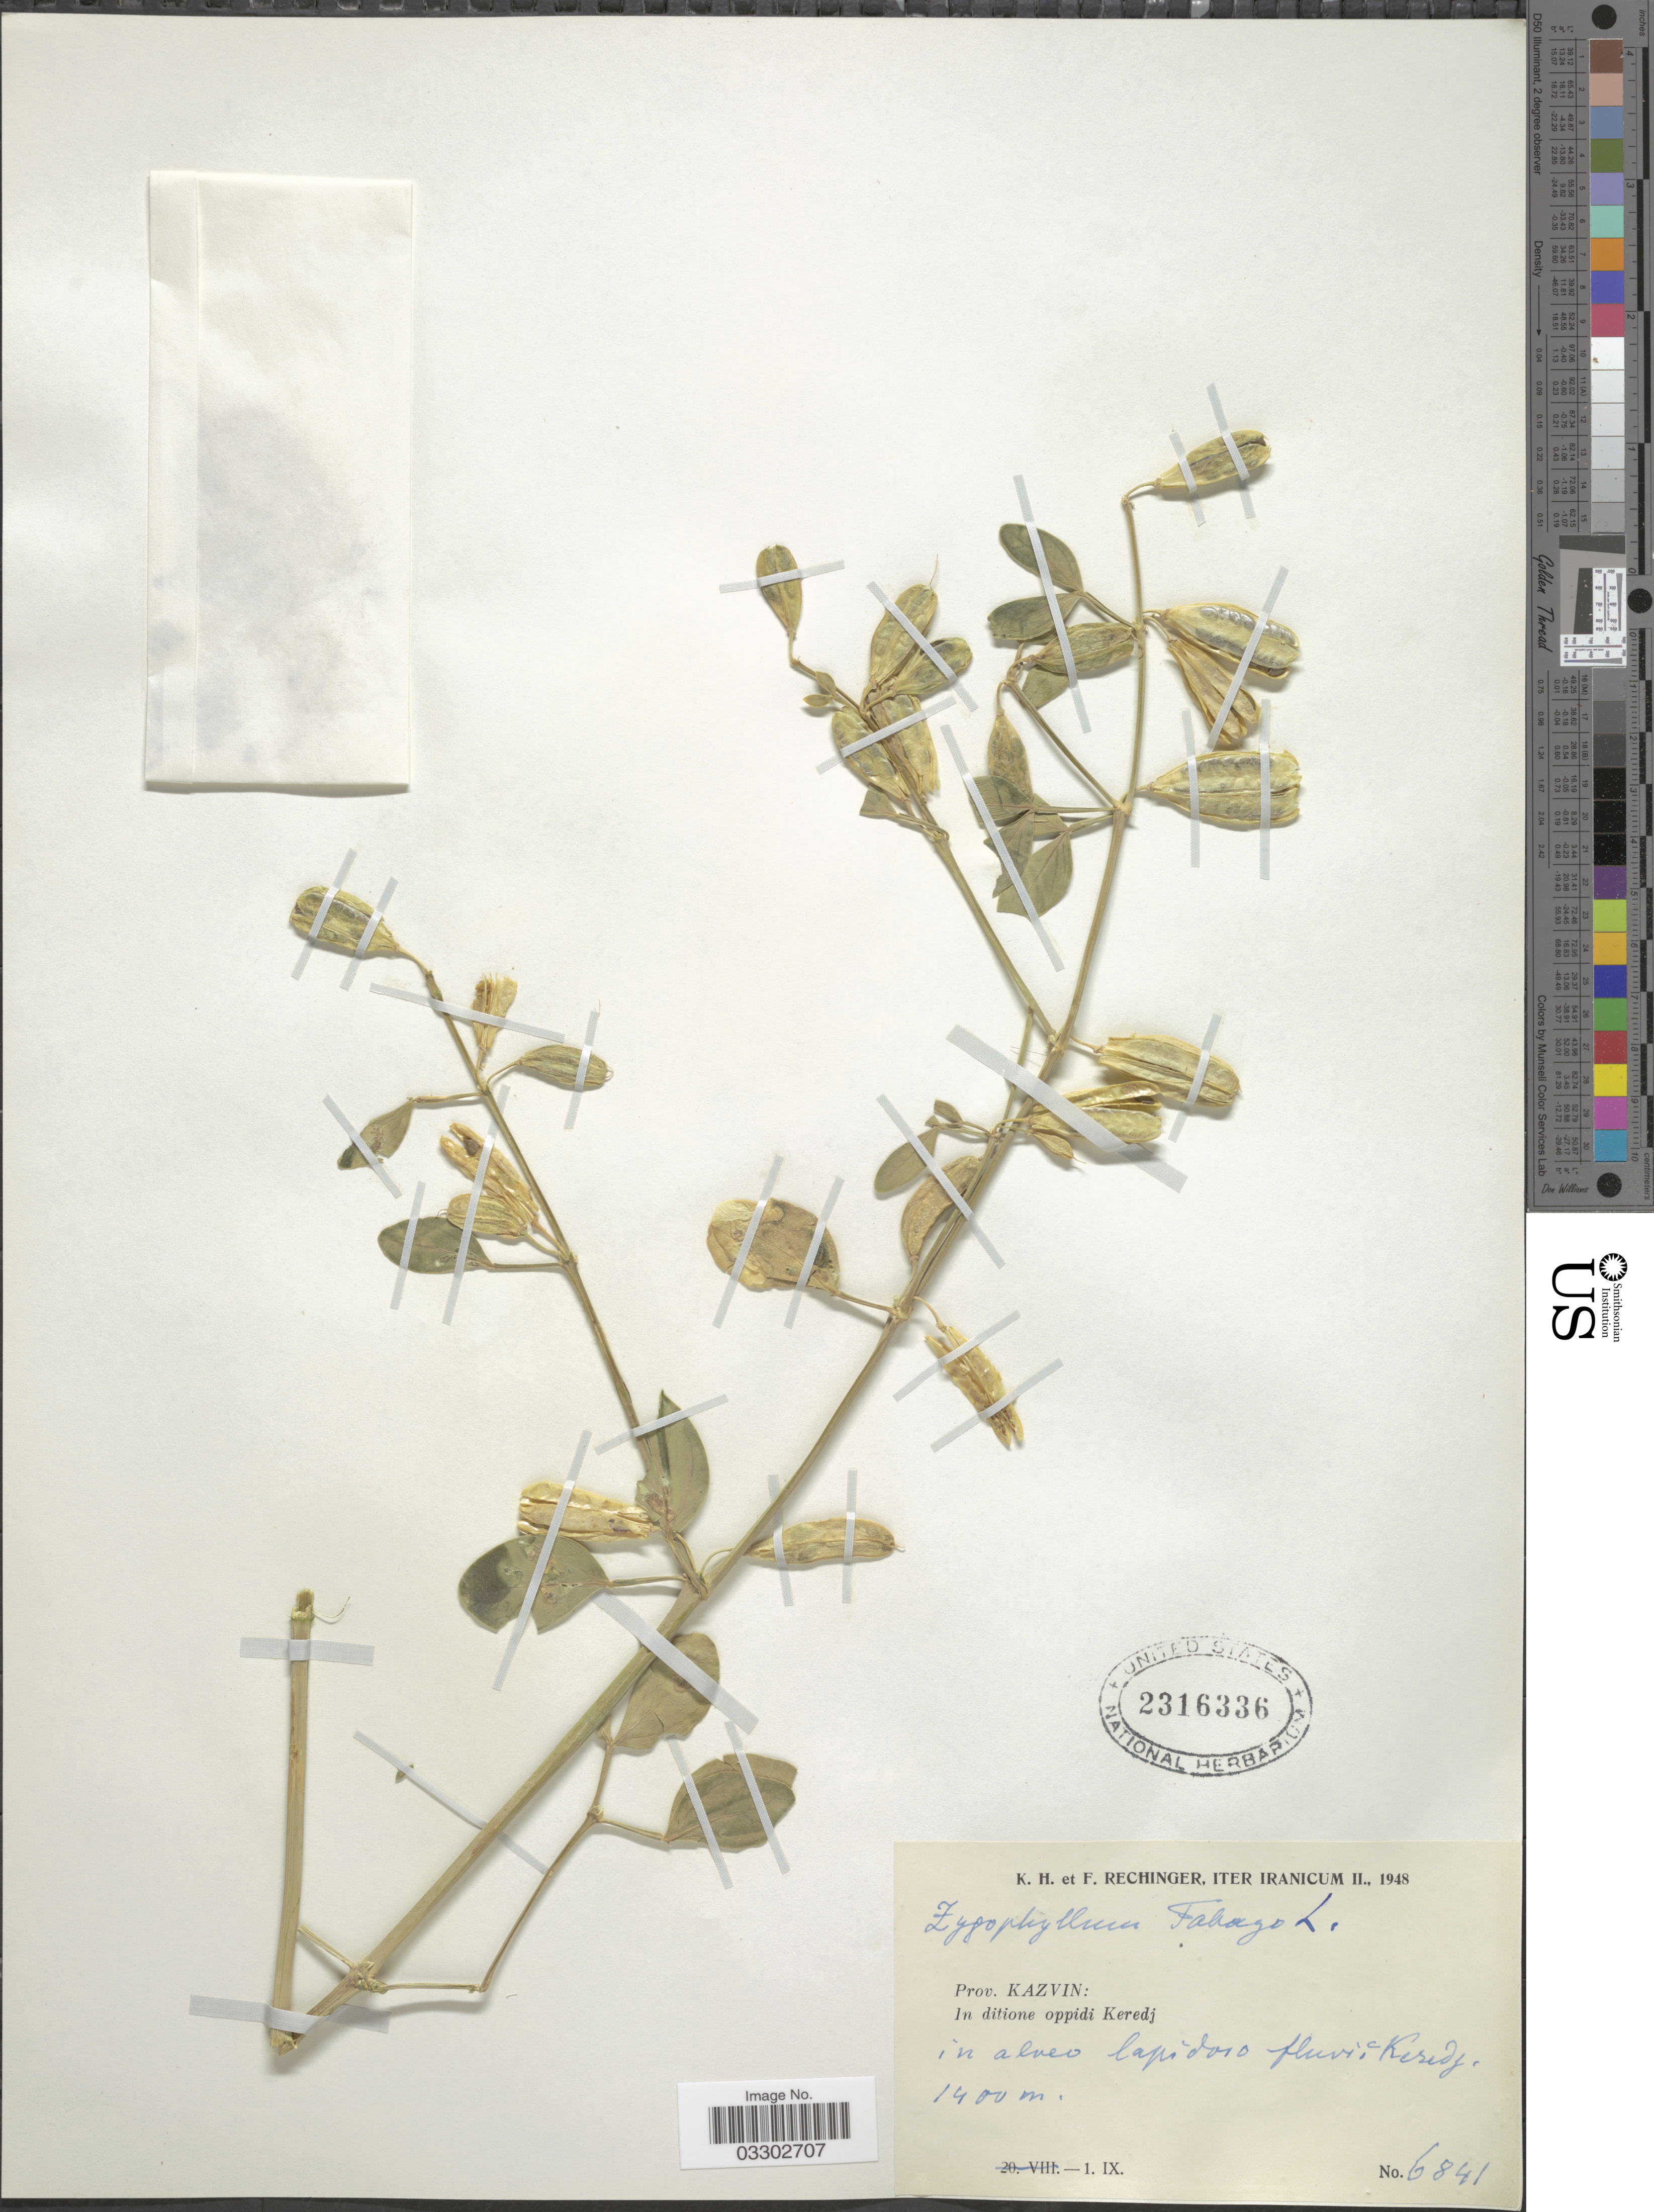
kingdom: Plantae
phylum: Tracheophyta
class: Magnoliopsida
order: Zygophyllales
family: Zygophyllaceae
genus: Zygophyllum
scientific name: Zygophyllum fabago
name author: L.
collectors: K. H. Rechinger & F. Rechinger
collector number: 6841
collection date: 1948-09-01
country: Iran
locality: Prov. Kazvin: In ditione oppidi Keredj in alveo lapidoso fluvii Keredj.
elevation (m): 1400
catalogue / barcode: US 2316336